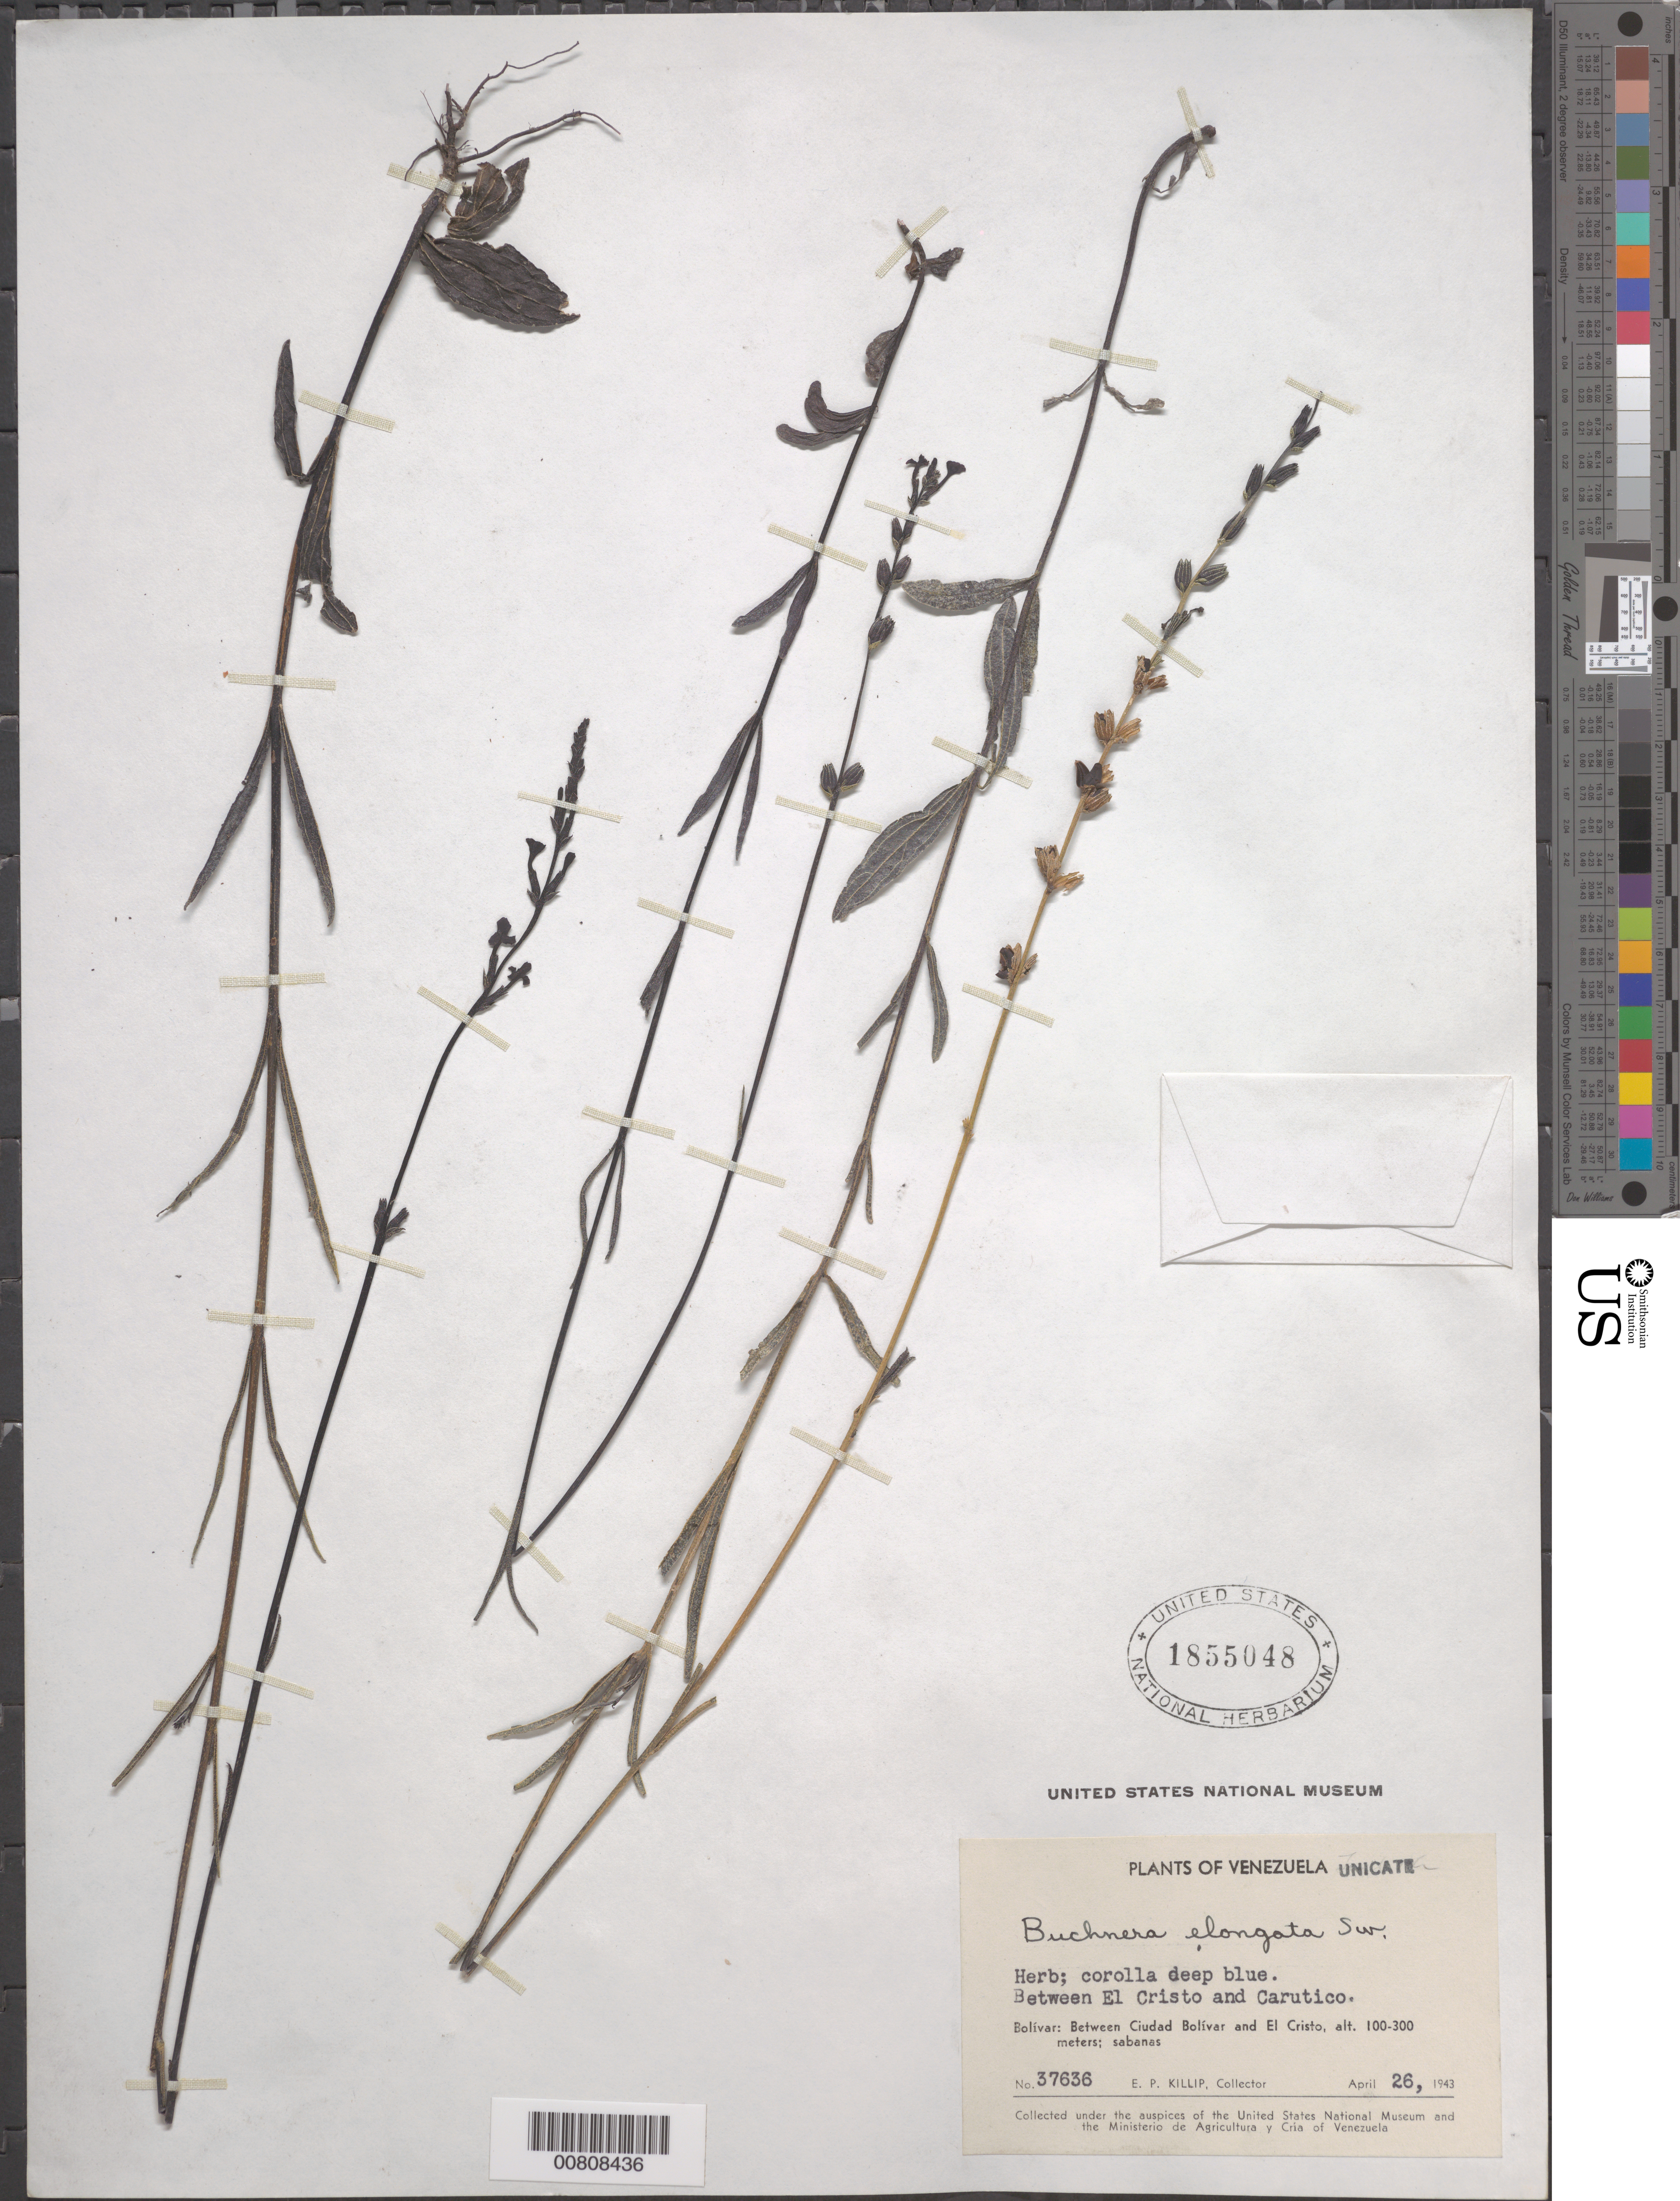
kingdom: Plantae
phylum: Tracheophyta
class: Magnoliopsida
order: Lamiales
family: Orobanchaceae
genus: Buchnera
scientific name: Buchnera elongata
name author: Sw.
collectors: E. P. Killip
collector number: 37636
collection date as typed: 26-Apr-43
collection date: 1943-04-26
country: Venezuela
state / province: Bolívar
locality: El Cristo to Carutico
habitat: Sabanas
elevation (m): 100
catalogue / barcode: US 1855048